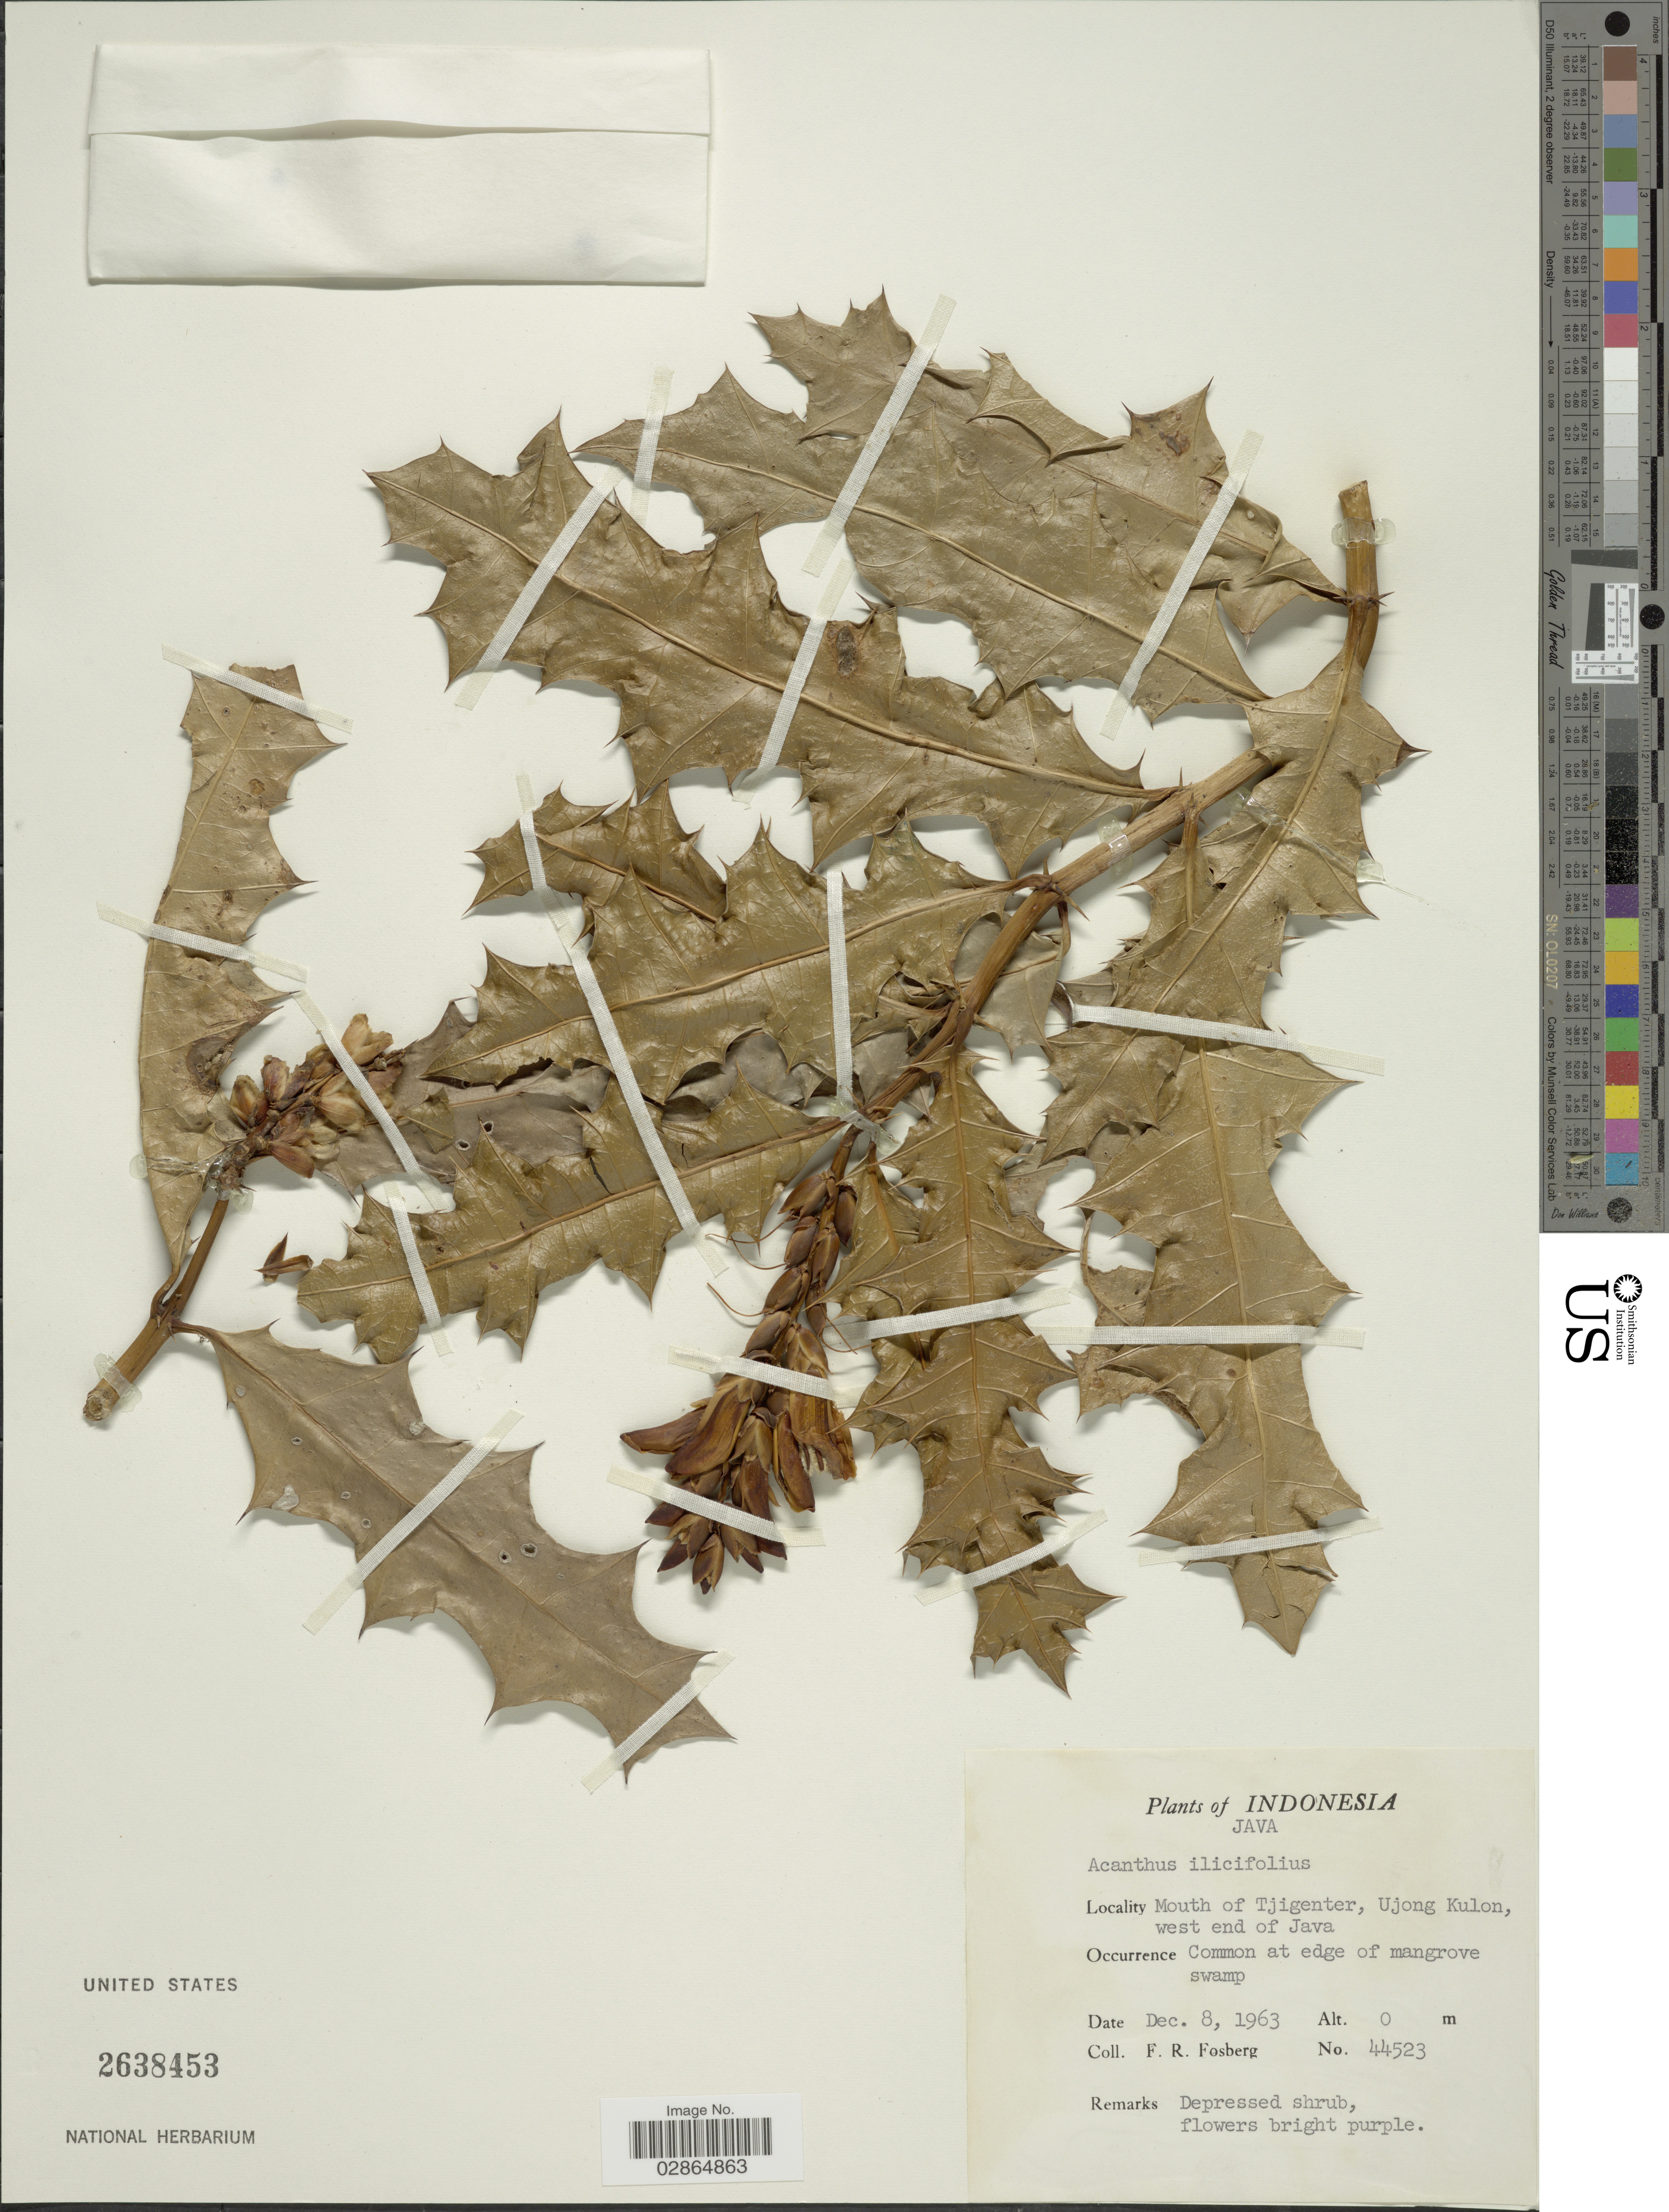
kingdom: Plantae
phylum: Tracheophyta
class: Magnoliopsida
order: Lamiales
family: Acanthaceae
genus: Acanthus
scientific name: Acanthus ebracteatus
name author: Vahl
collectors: F. R. Fosberg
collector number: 44523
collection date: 1963-12-08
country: Indonesia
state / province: Java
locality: Mouth of Tjigenter, Ujong Kulon, west end of Java.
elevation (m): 0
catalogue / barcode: US 2638453